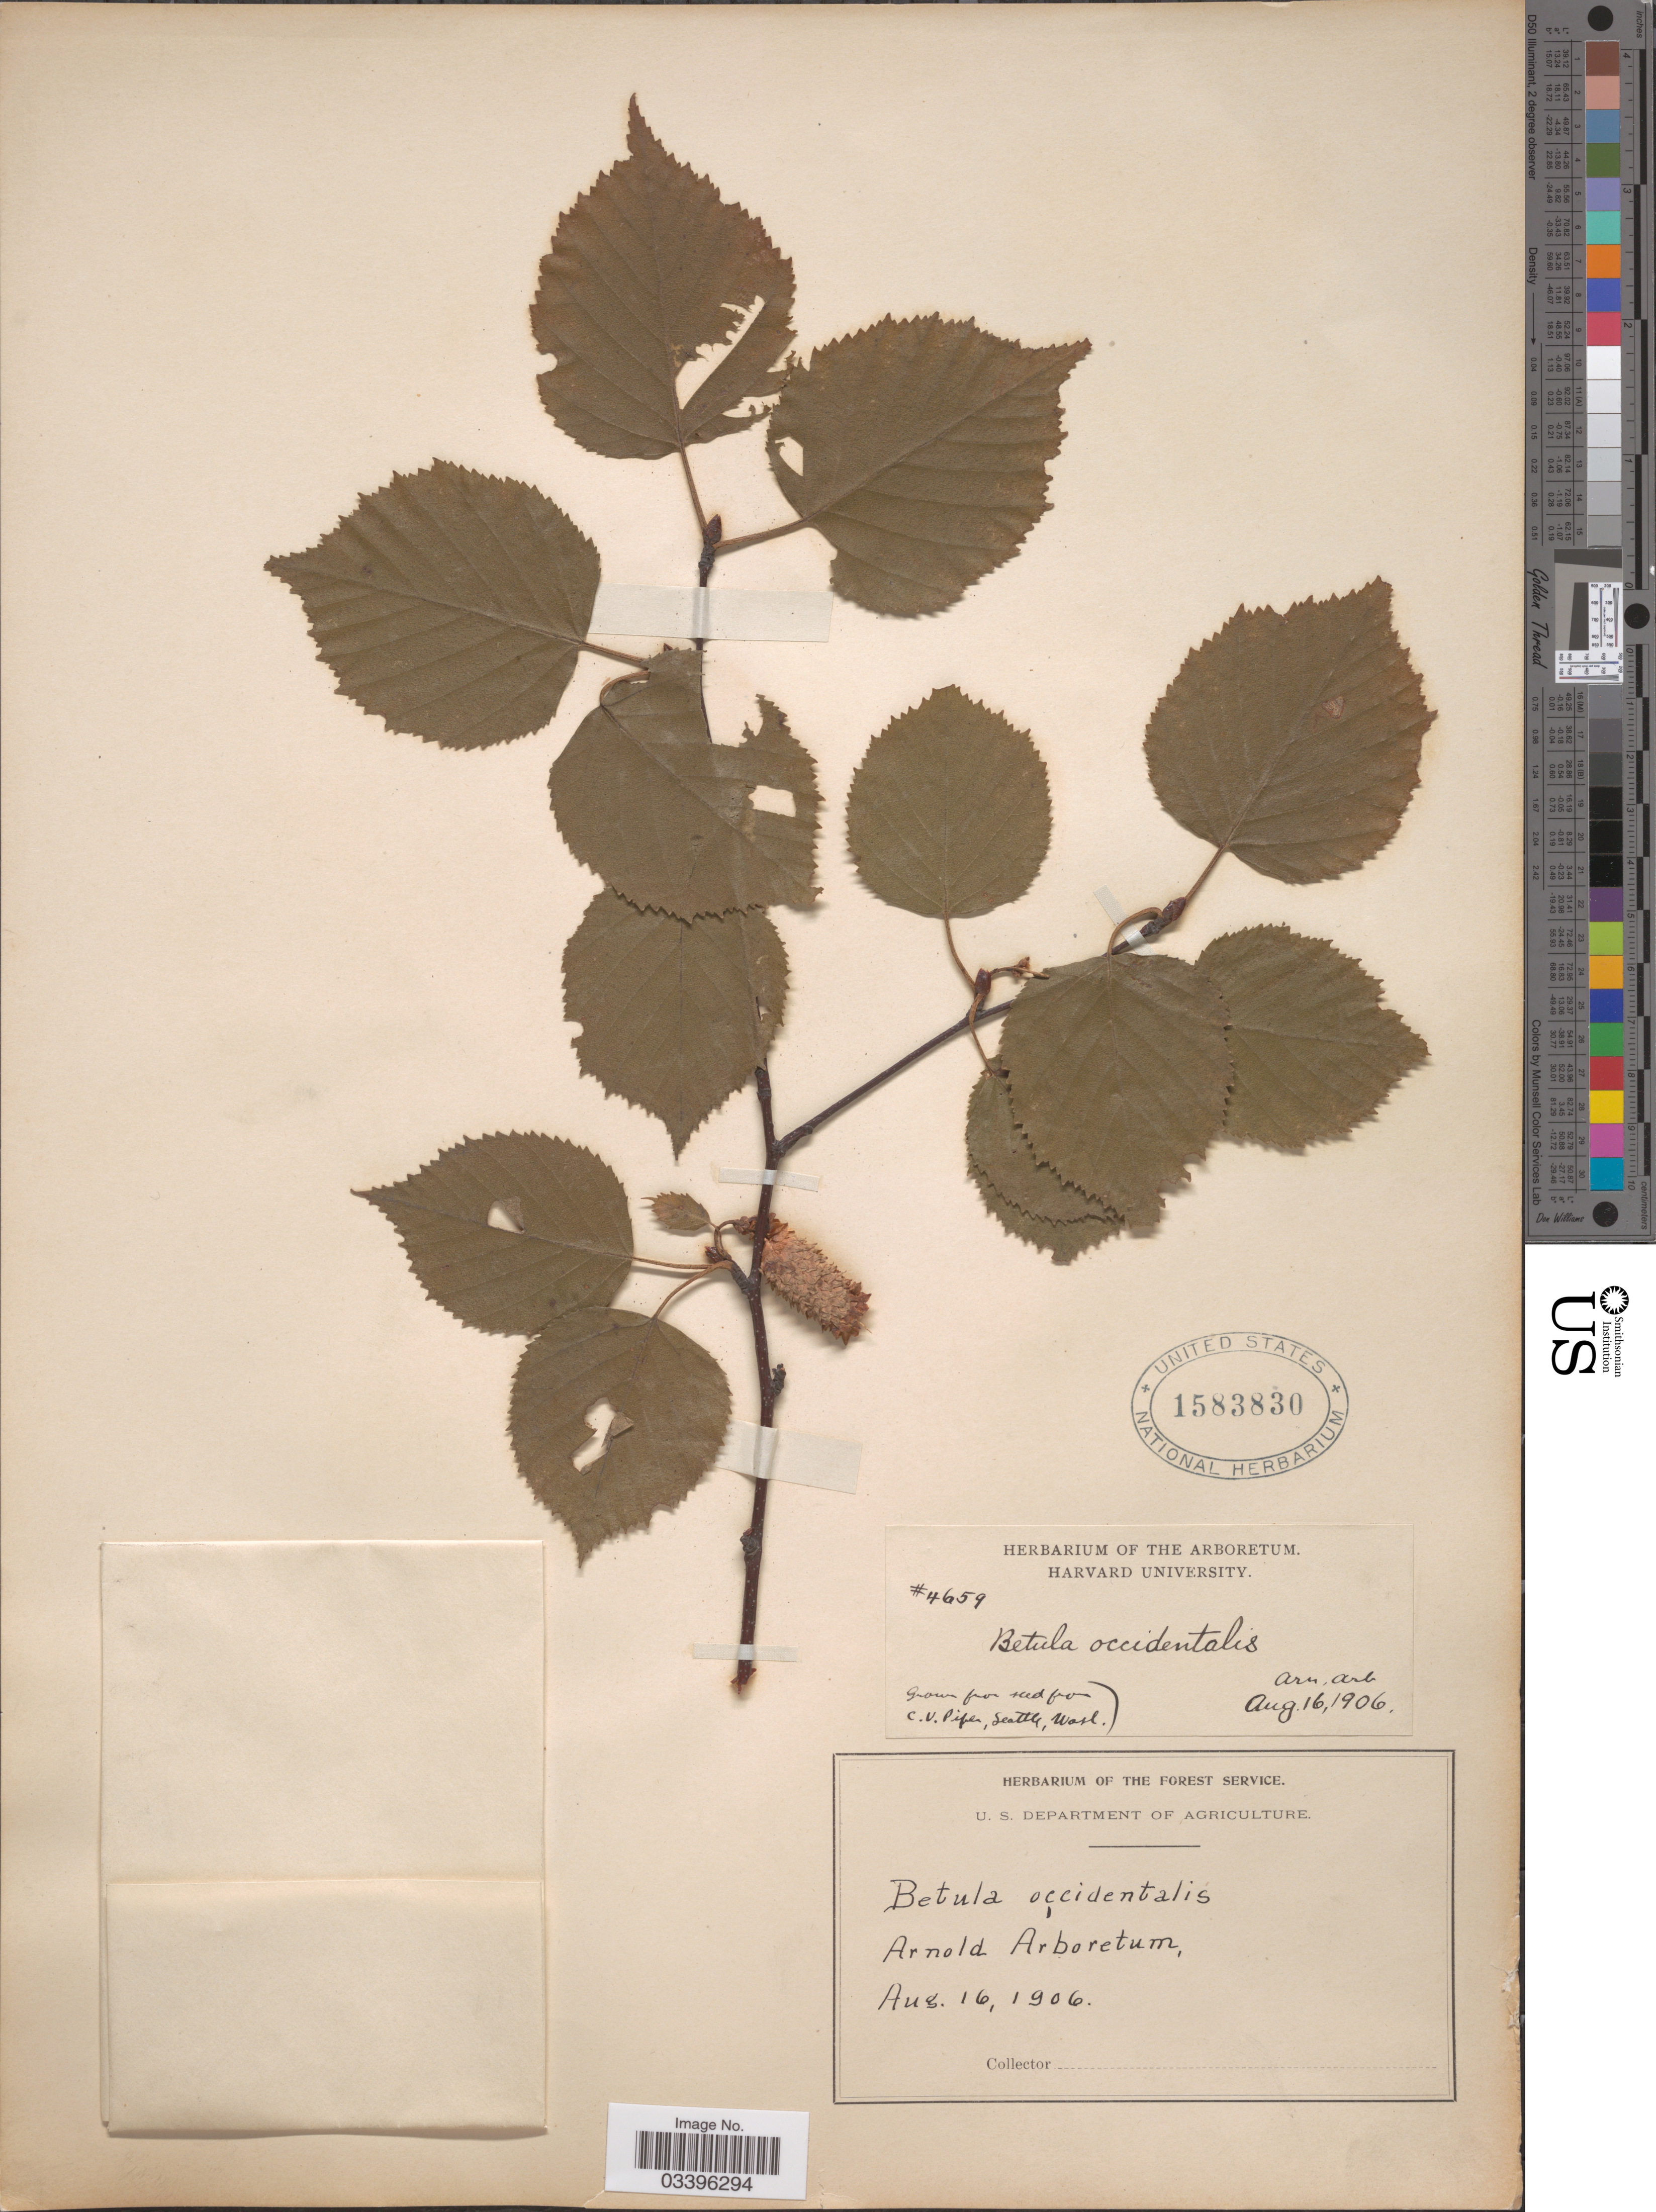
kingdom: Plantae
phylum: Tracheophyta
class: Magnoliopsida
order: Fagales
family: Betulaceae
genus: Betula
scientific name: Betula occidentalis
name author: Hook.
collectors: Ex herb. of the Arboretum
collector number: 4659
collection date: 1906-08-16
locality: Arnold Arboretum.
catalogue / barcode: US 1583830